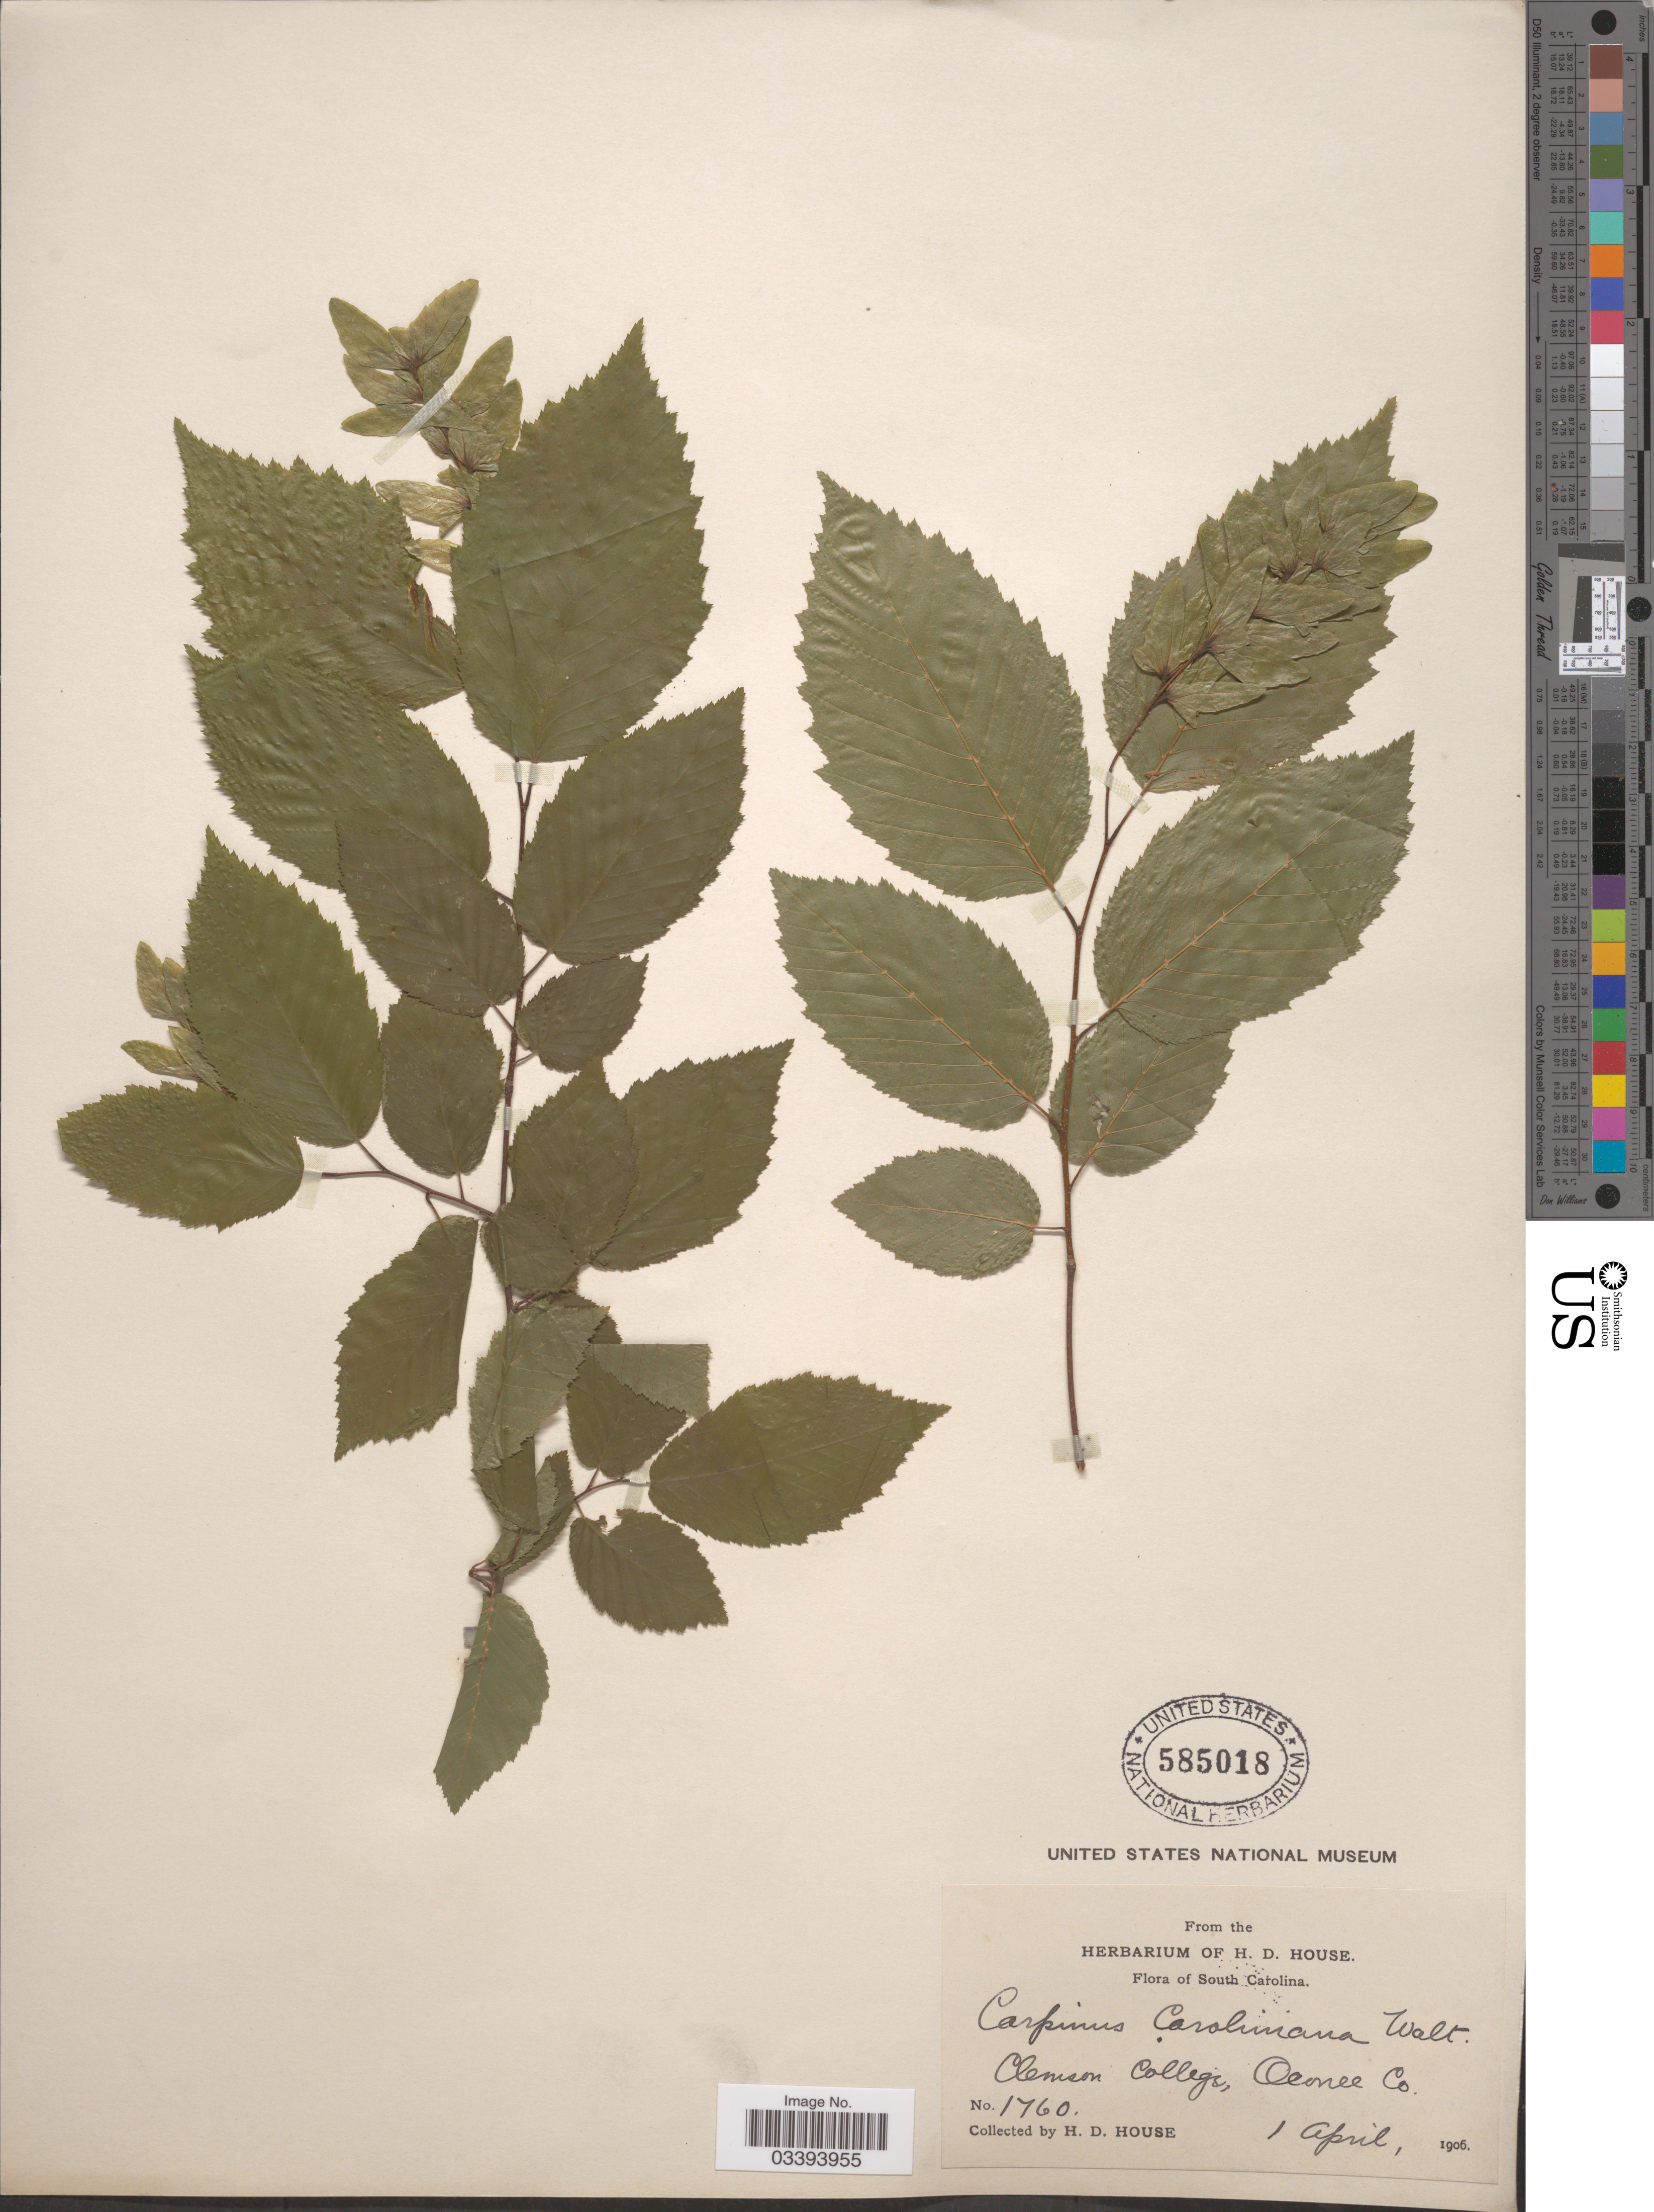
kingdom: Plantae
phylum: Tracheophyta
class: Magnoliopsida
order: Fagales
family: Betulaceae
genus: Carpinus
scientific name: Carpinus caroliniana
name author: Walter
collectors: H. D. House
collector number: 1760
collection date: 1906-04-01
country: United States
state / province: South Carolina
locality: Clemson College, Oconee Co.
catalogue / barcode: US 585018